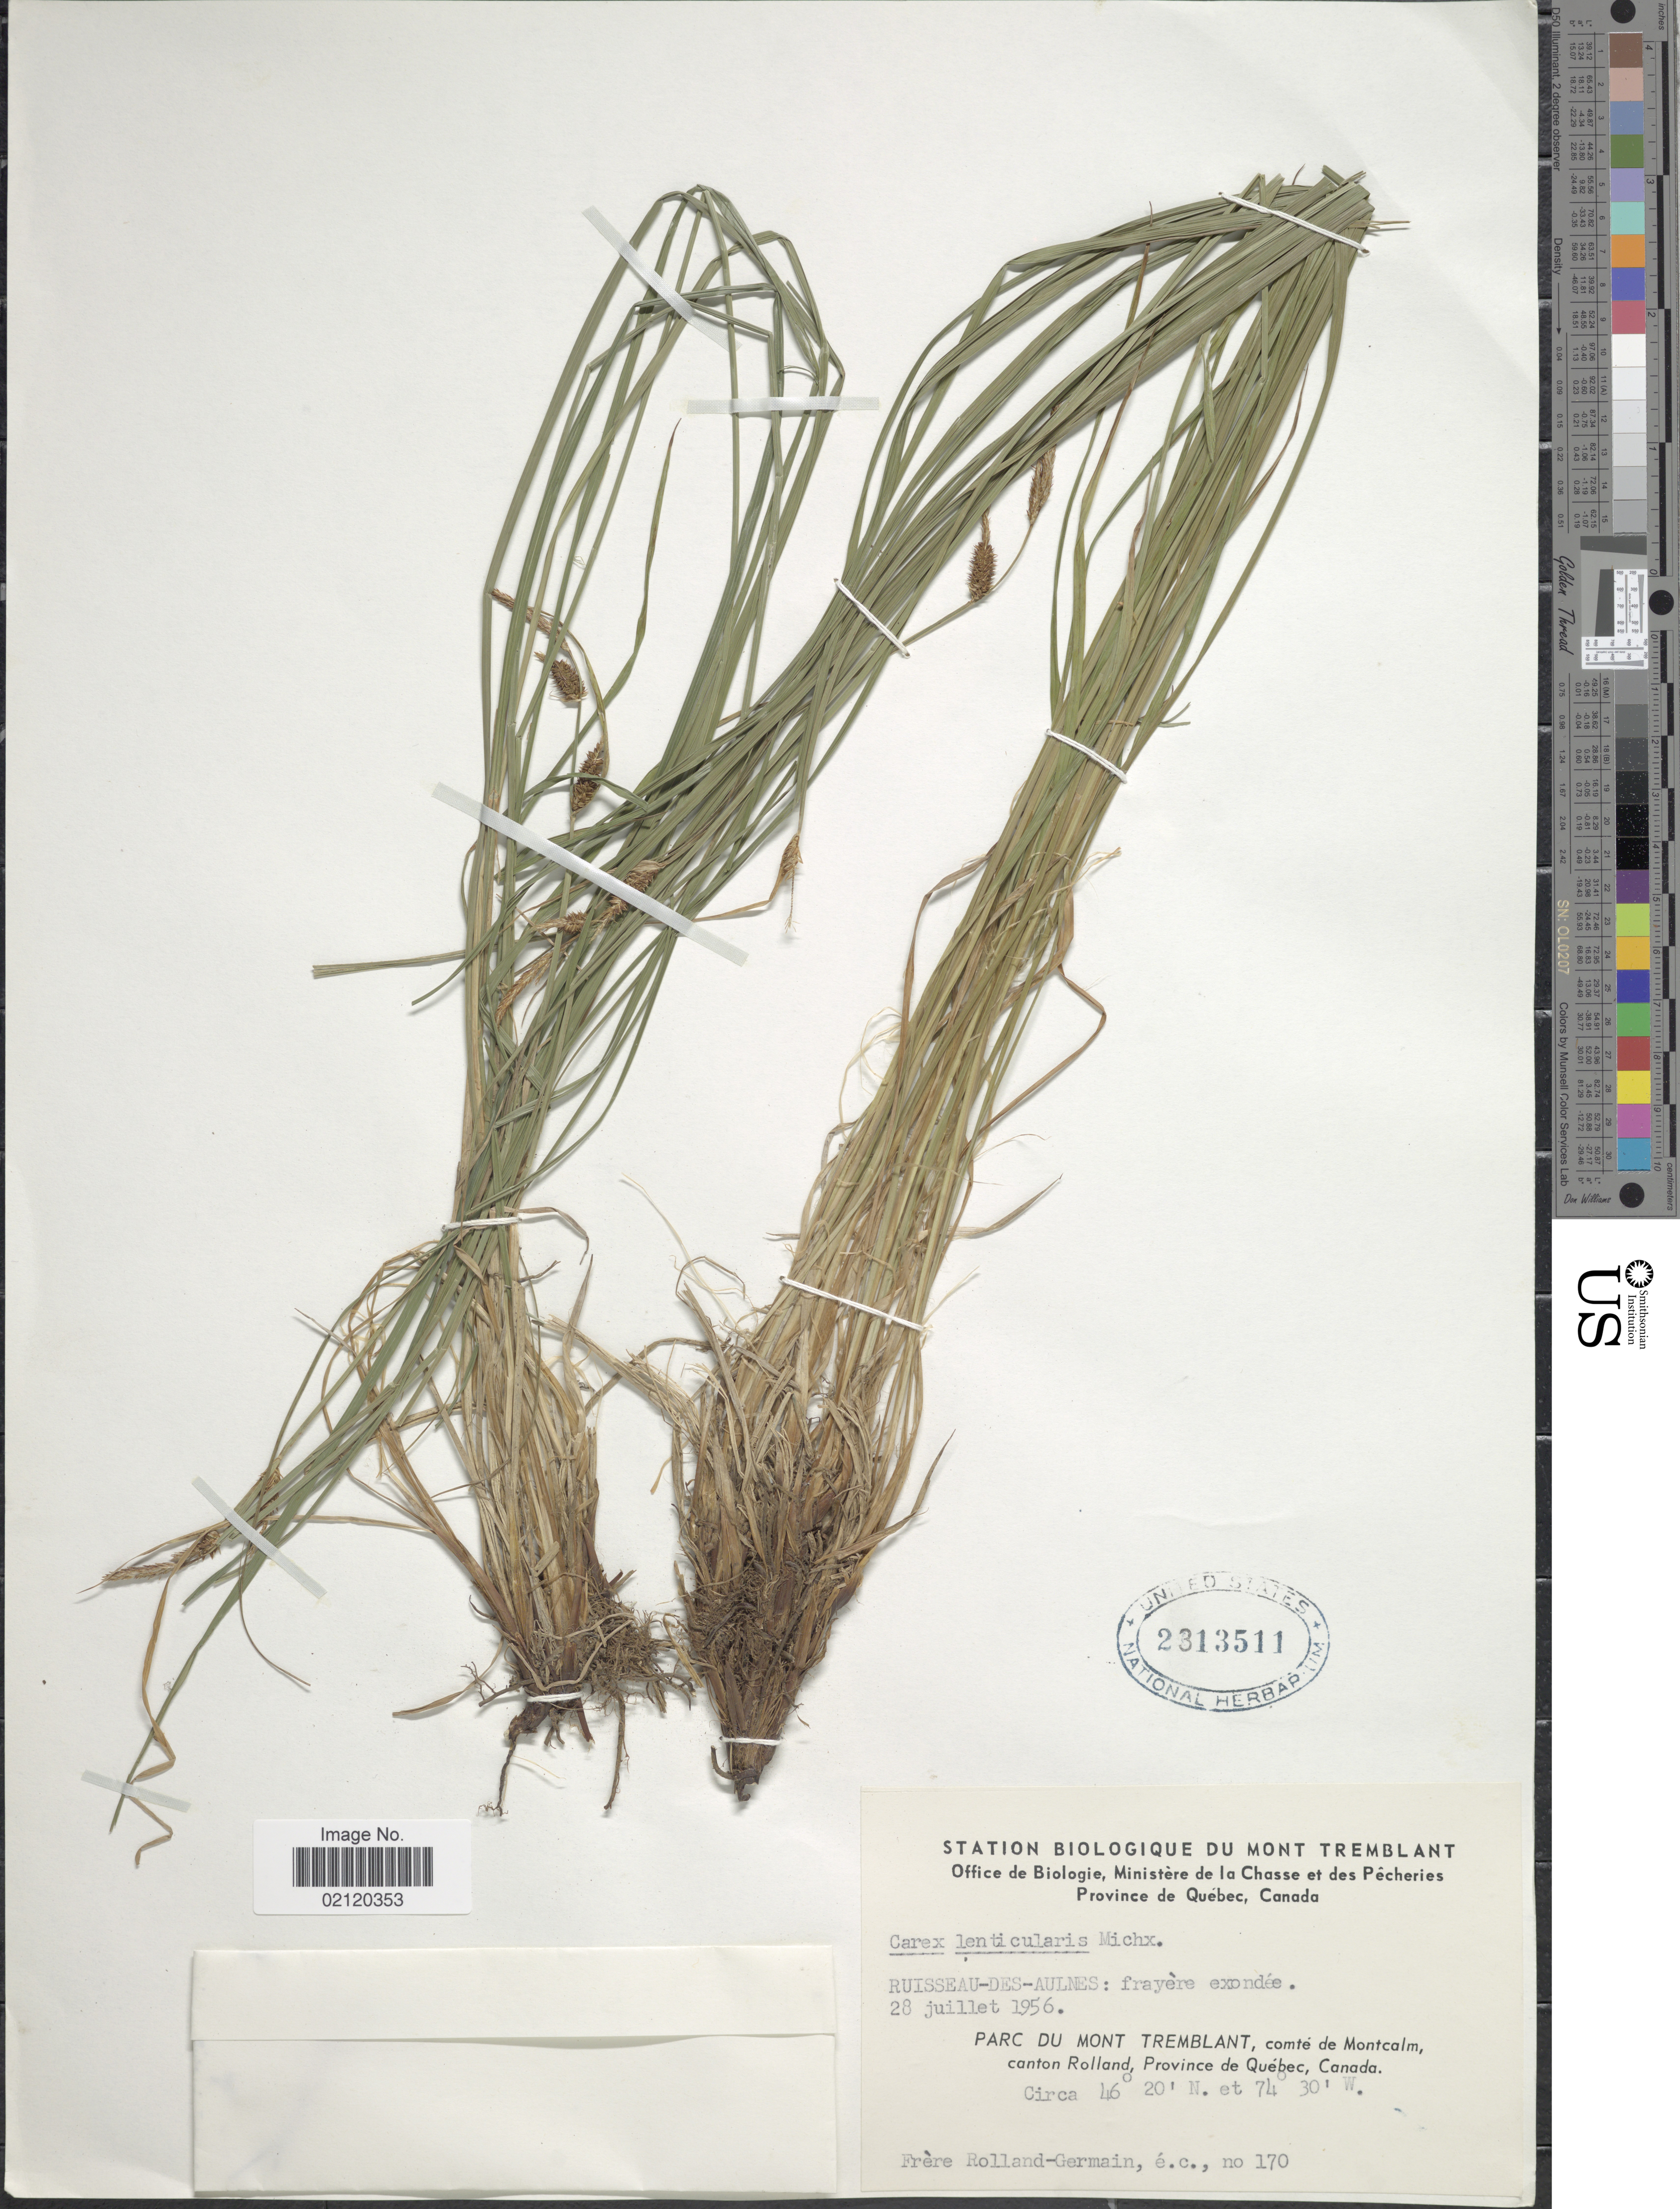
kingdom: Plantae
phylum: Tracheophyta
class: Liliopsida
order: Poales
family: Cyperaceae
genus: Carex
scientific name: Carex lenticularis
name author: Michx.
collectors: Rolland-Germain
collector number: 170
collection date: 1956-07-28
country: Canada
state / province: Quebec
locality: Ruisseau-Des-Aulnes: frayere exondee, Parc Du Mont Tremblant, comte de Montcalm, canton Rolland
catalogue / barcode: US 2313511